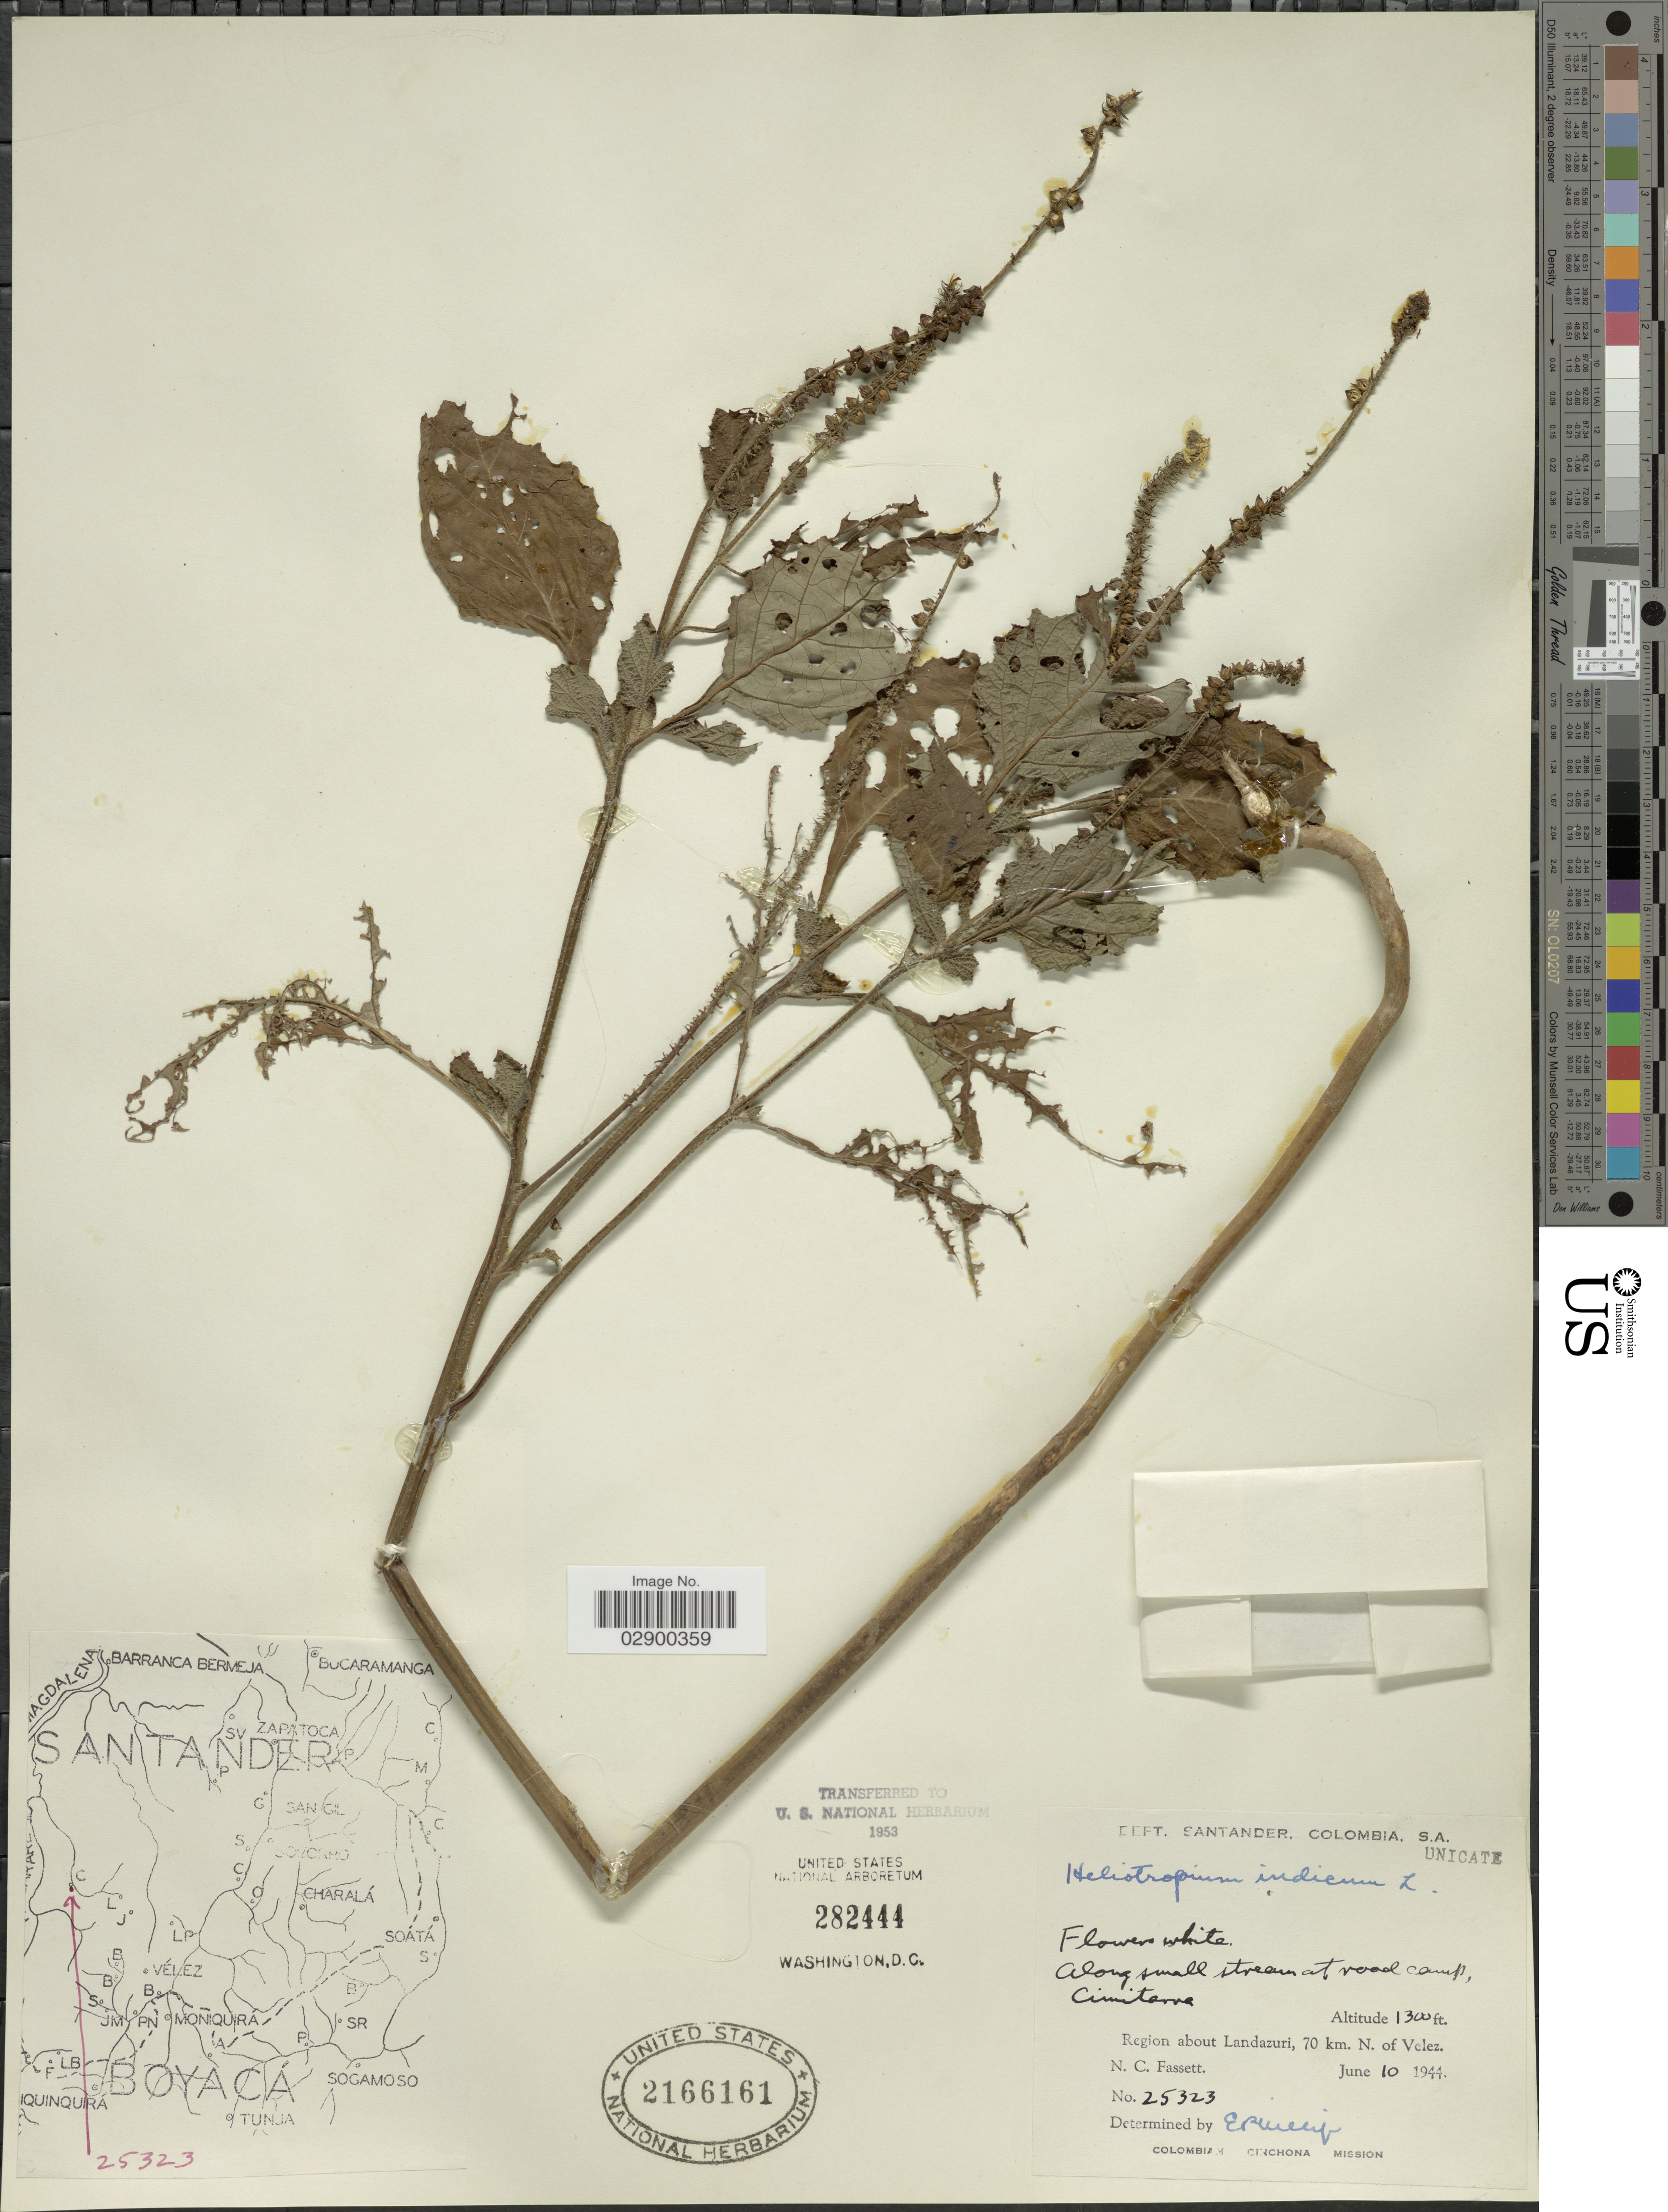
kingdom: Plantae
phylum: Tracheophyta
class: Magnoliopsida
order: Boraginales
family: Heliotropiaceae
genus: Heliotropium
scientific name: Heliotropium indicum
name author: L.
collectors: N. C. Fassett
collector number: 25323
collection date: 1944-06-10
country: Colombia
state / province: Santander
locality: Dept. Santander, Region about Landazuri, 70 km. N. of Velez.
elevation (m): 396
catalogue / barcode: US 2166161